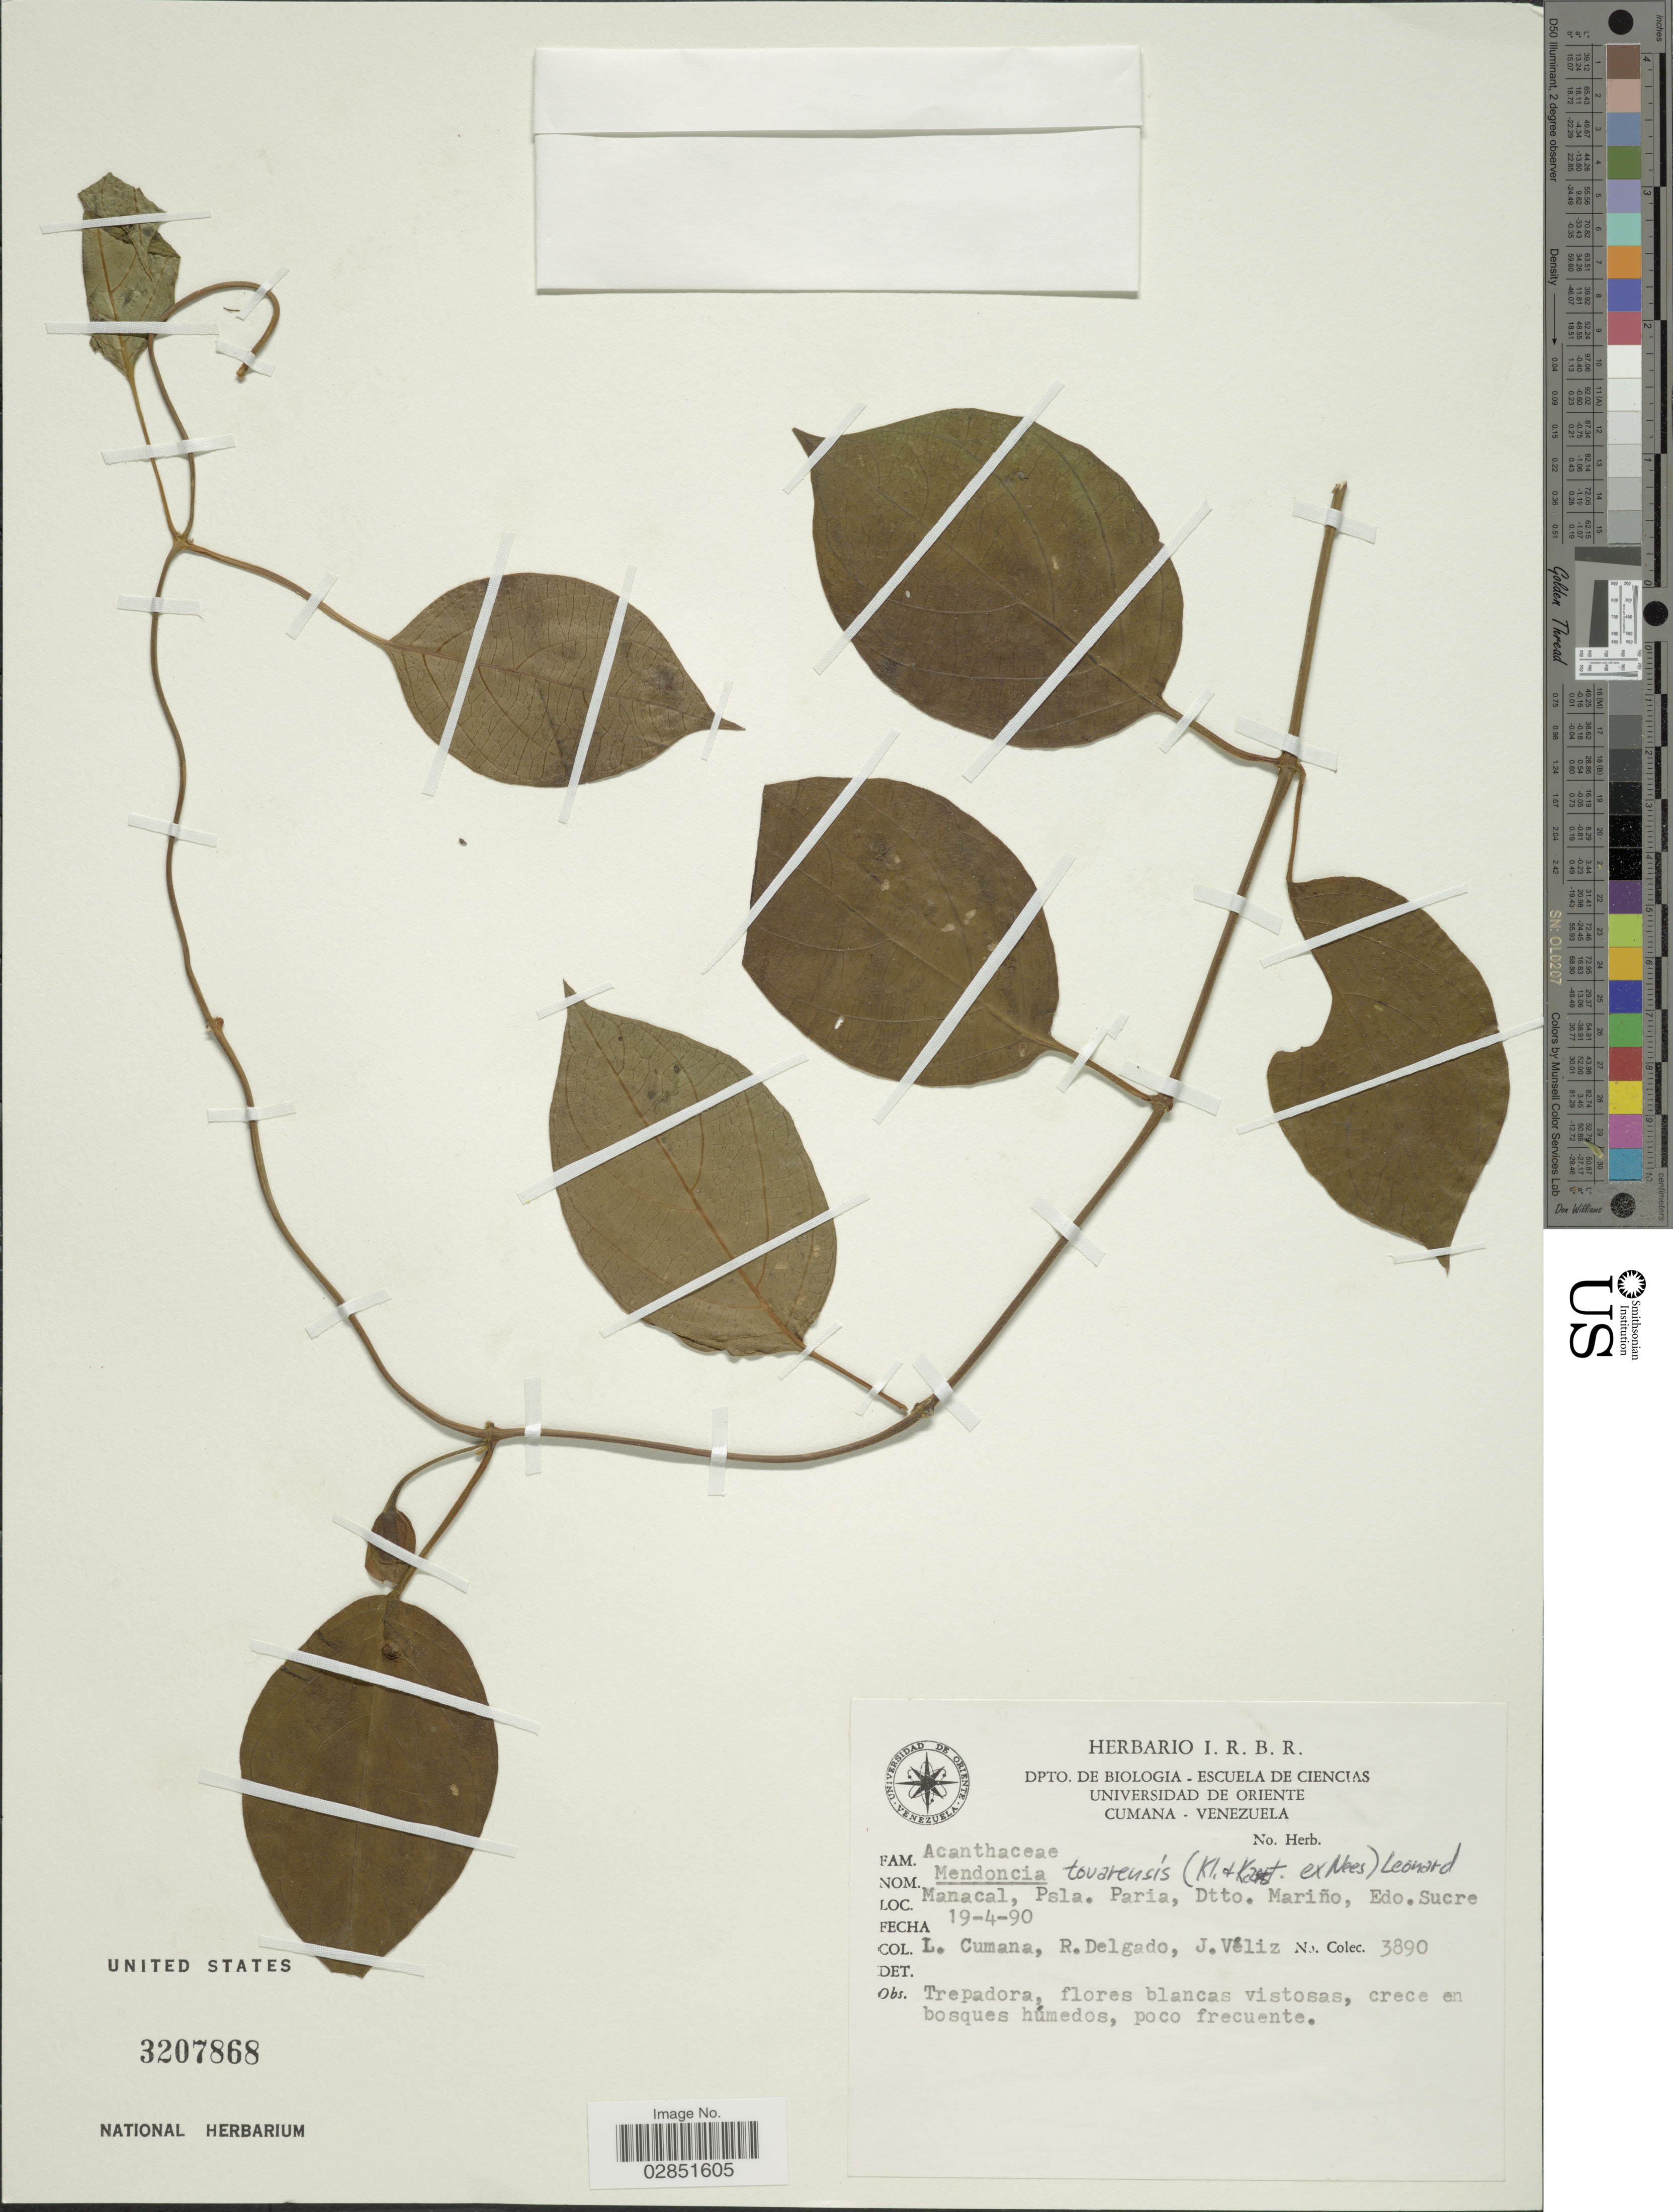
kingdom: Plantae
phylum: Tracheophyta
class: Magnoliopsida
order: Lamiales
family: Acanthaceae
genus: Mendoncia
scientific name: Mendoncia tovarensis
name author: (Klotzsch & H. Karst. ex Nees) Leonard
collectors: L. J. Cumaná C., R. Delgado & J. Véliz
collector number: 3890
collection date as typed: Transcribed d/m/y: 19/4/90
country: Venezuela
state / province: Sucre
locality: Manacal, Psla. Paria, Dtto. Mariño, Edo. Sucre.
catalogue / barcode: US 3207868